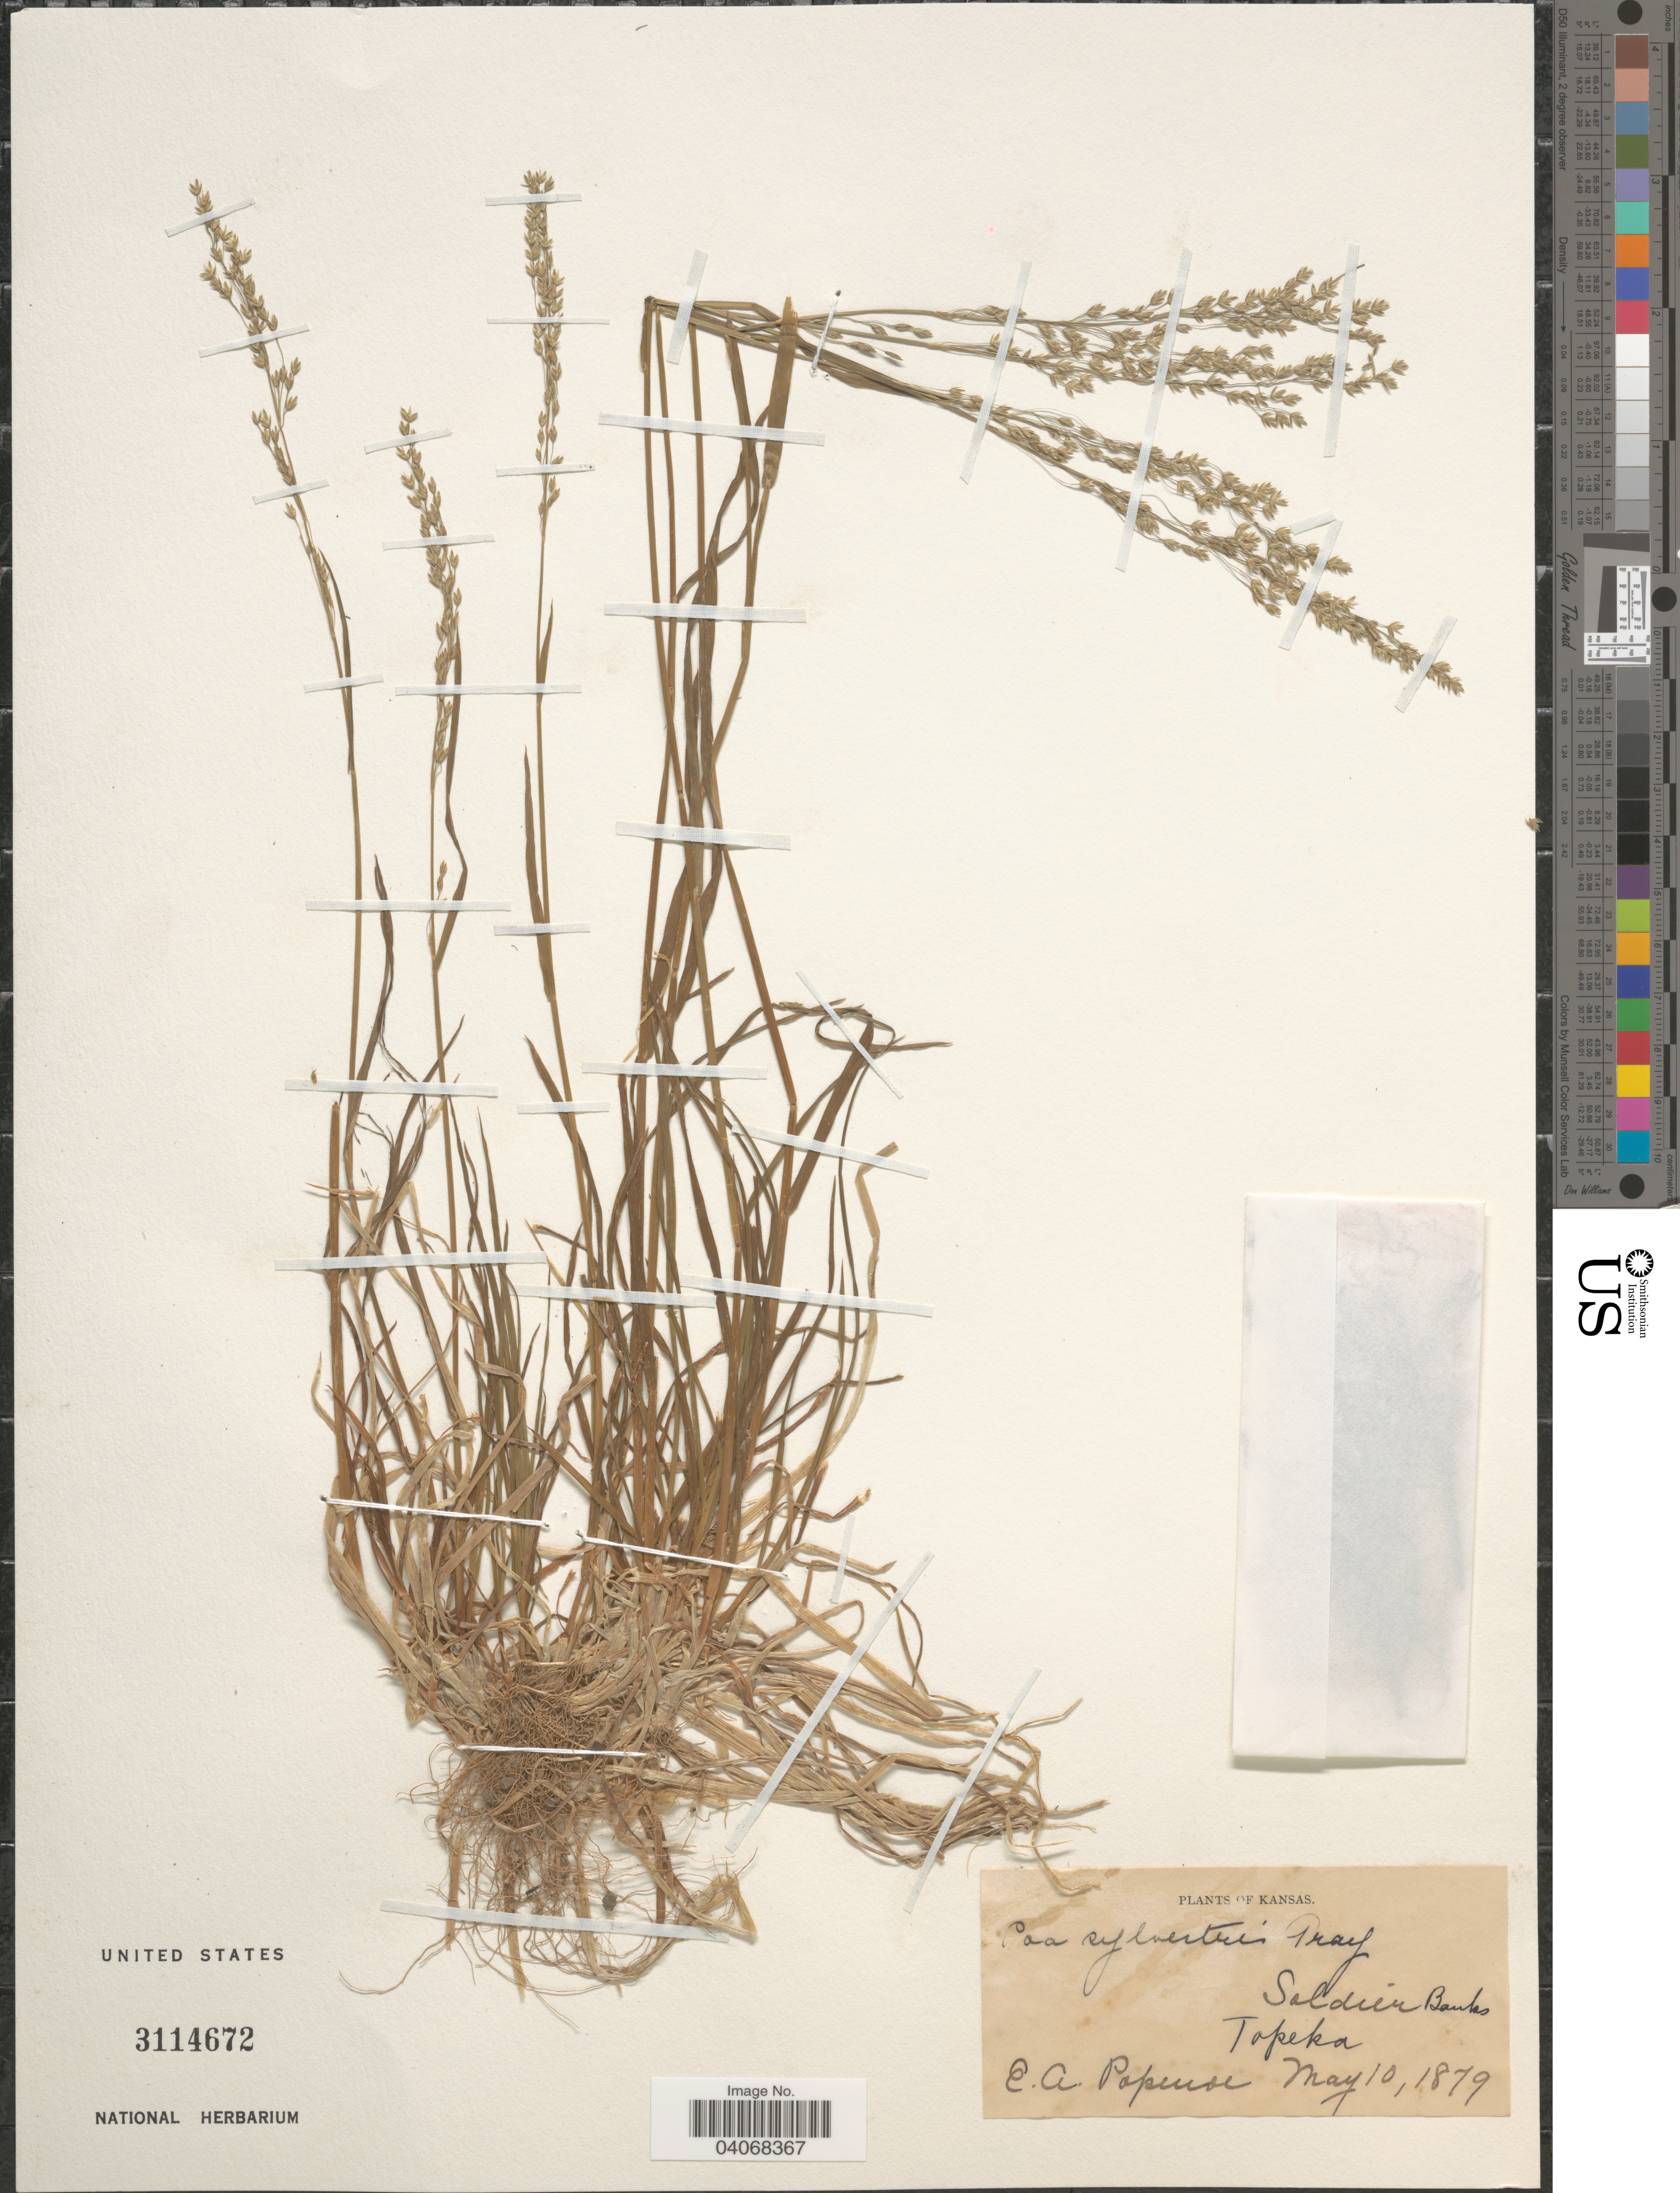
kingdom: Plantae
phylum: Tracheophyta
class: Liliopsida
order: Poales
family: Poaceae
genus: Poa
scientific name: Poa sylvestris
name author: A. Gray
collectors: E. A. Popenoe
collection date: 1879-05-10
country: United States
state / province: Kansas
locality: Saldier Banks. Topeka.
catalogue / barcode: US 3114672